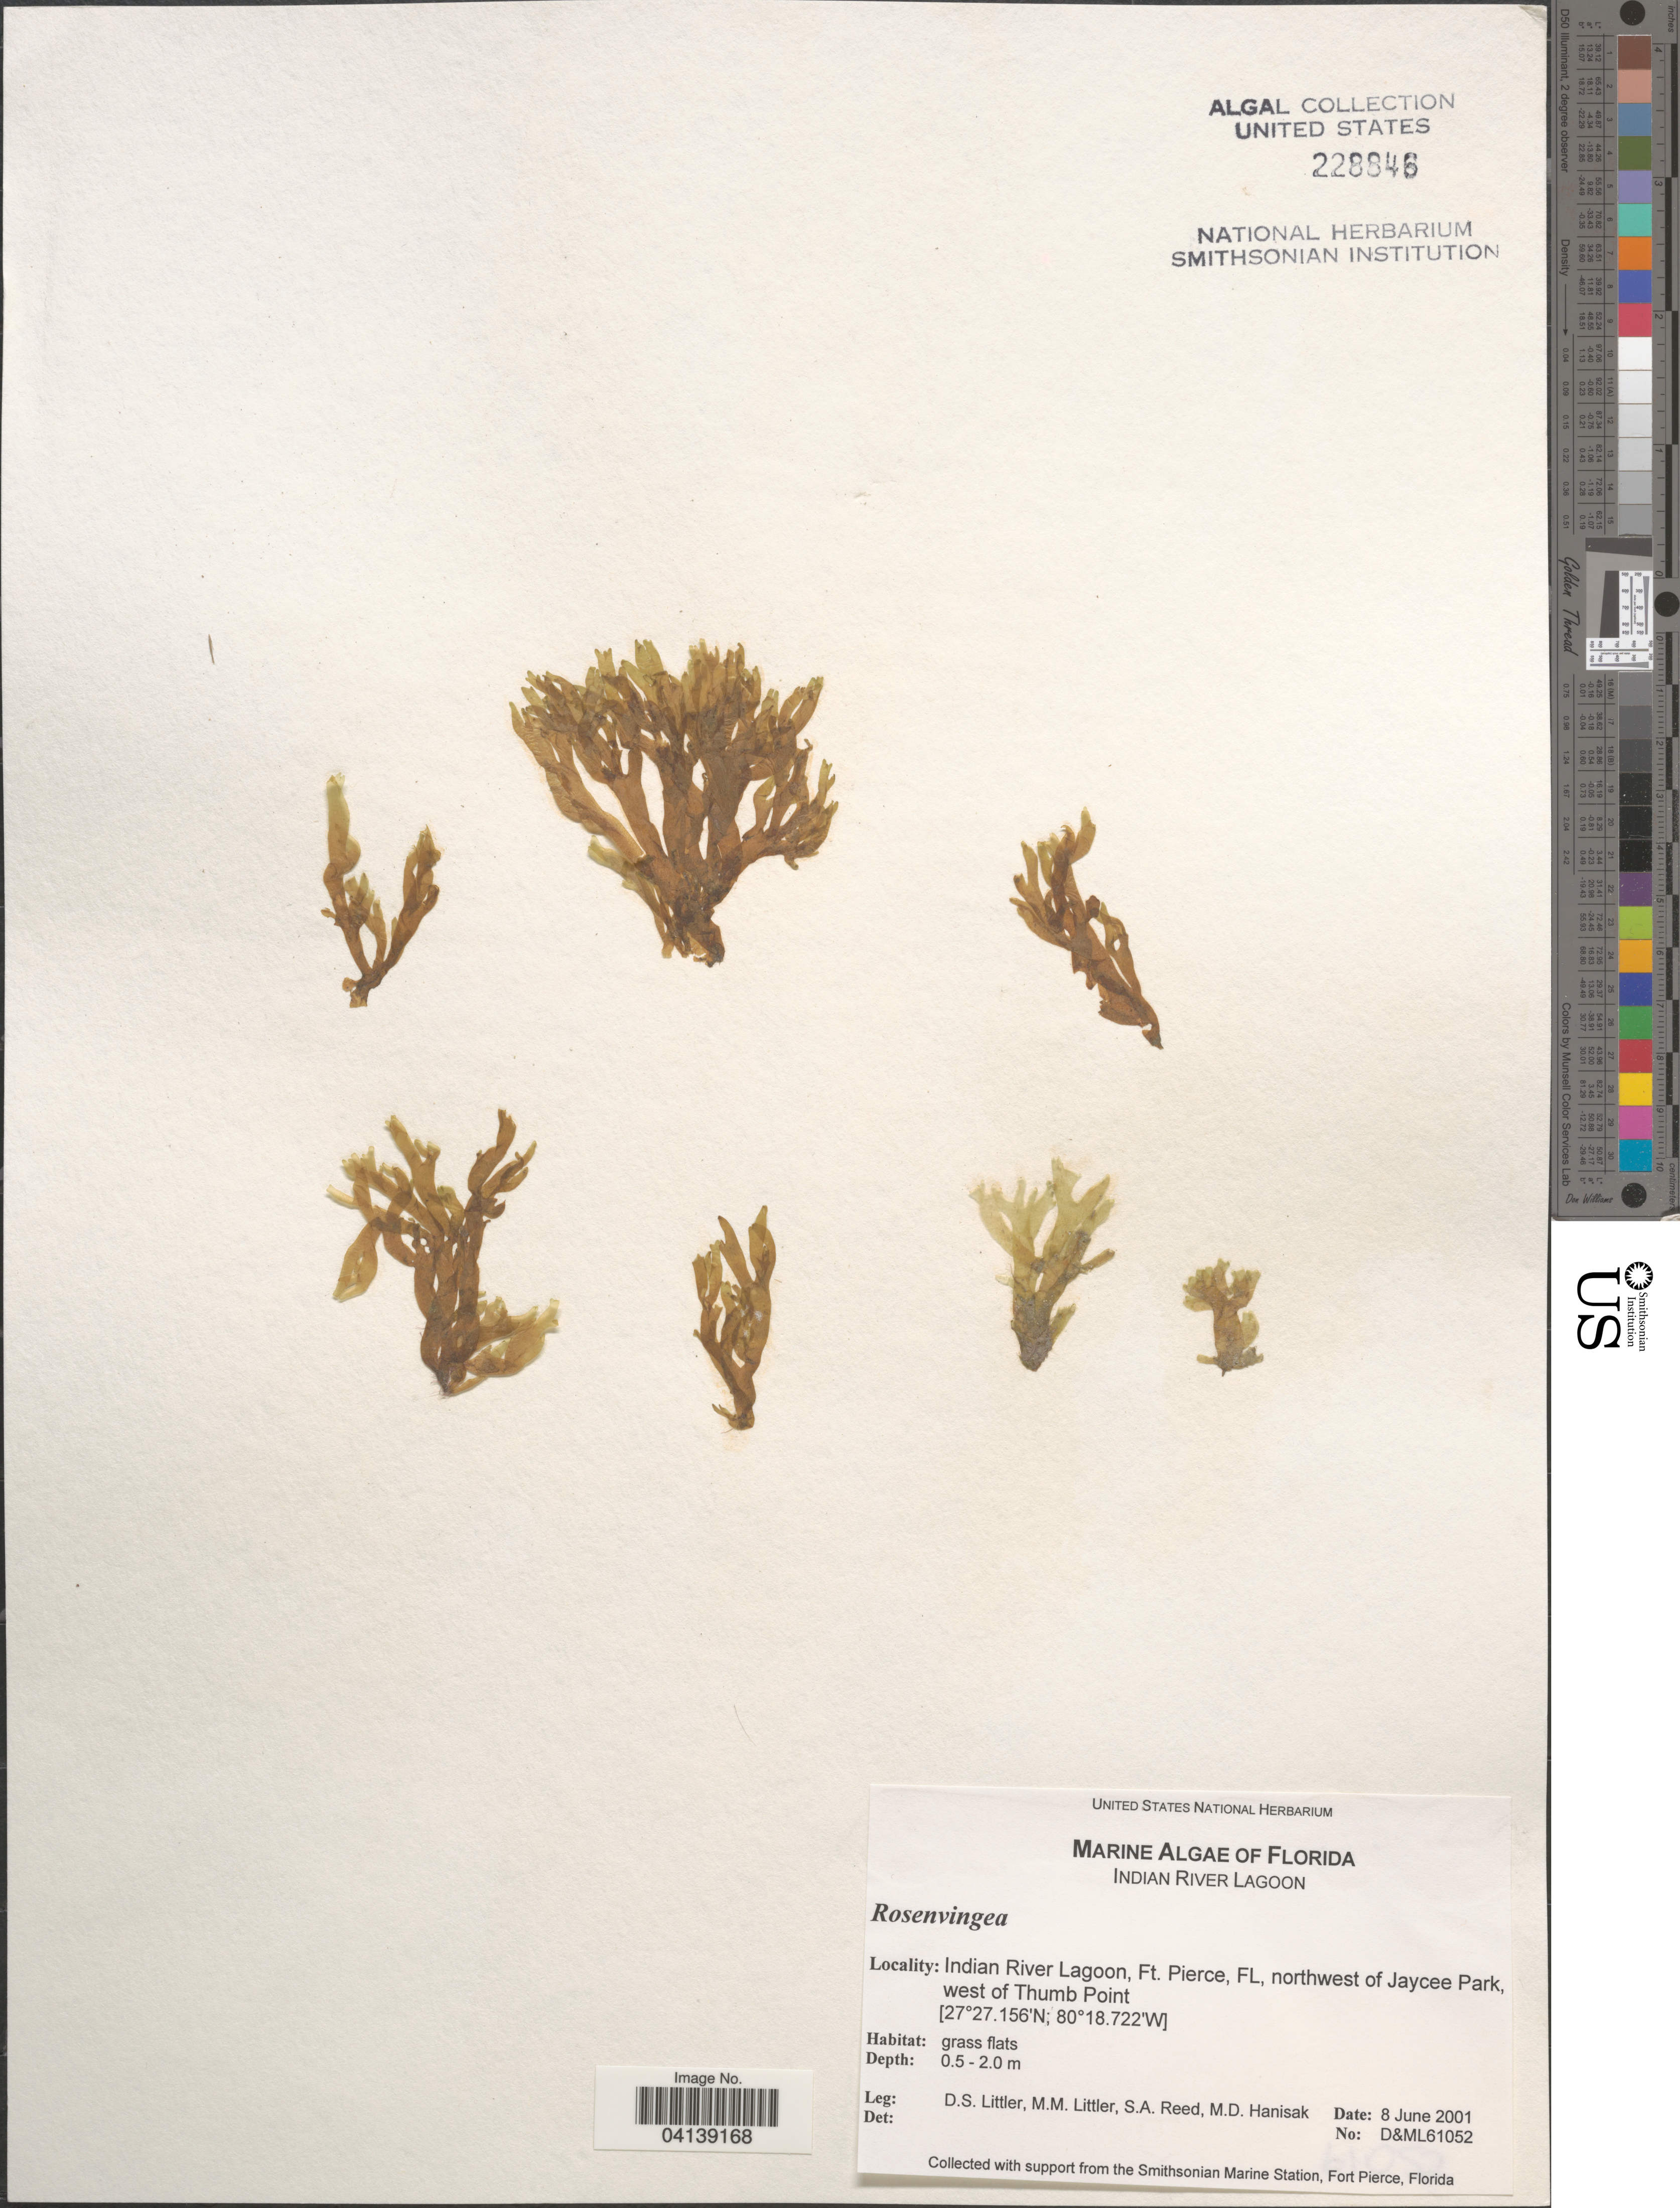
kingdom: Chromista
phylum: Ochrophyta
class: Phaeophyceae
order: Scytosiphonales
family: Scytosiphonaceae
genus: Rosenvingea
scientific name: Rosenvingea sp.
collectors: D. S. Littler, S. Reed & M. Hanisak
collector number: D&ML61052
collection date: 2001-06-08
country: United States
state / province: Florida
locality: Indian River Lagoon, Ft. Pierce, northwest of Jaycee Park, west of Thumb Point.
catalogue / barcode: US 228846